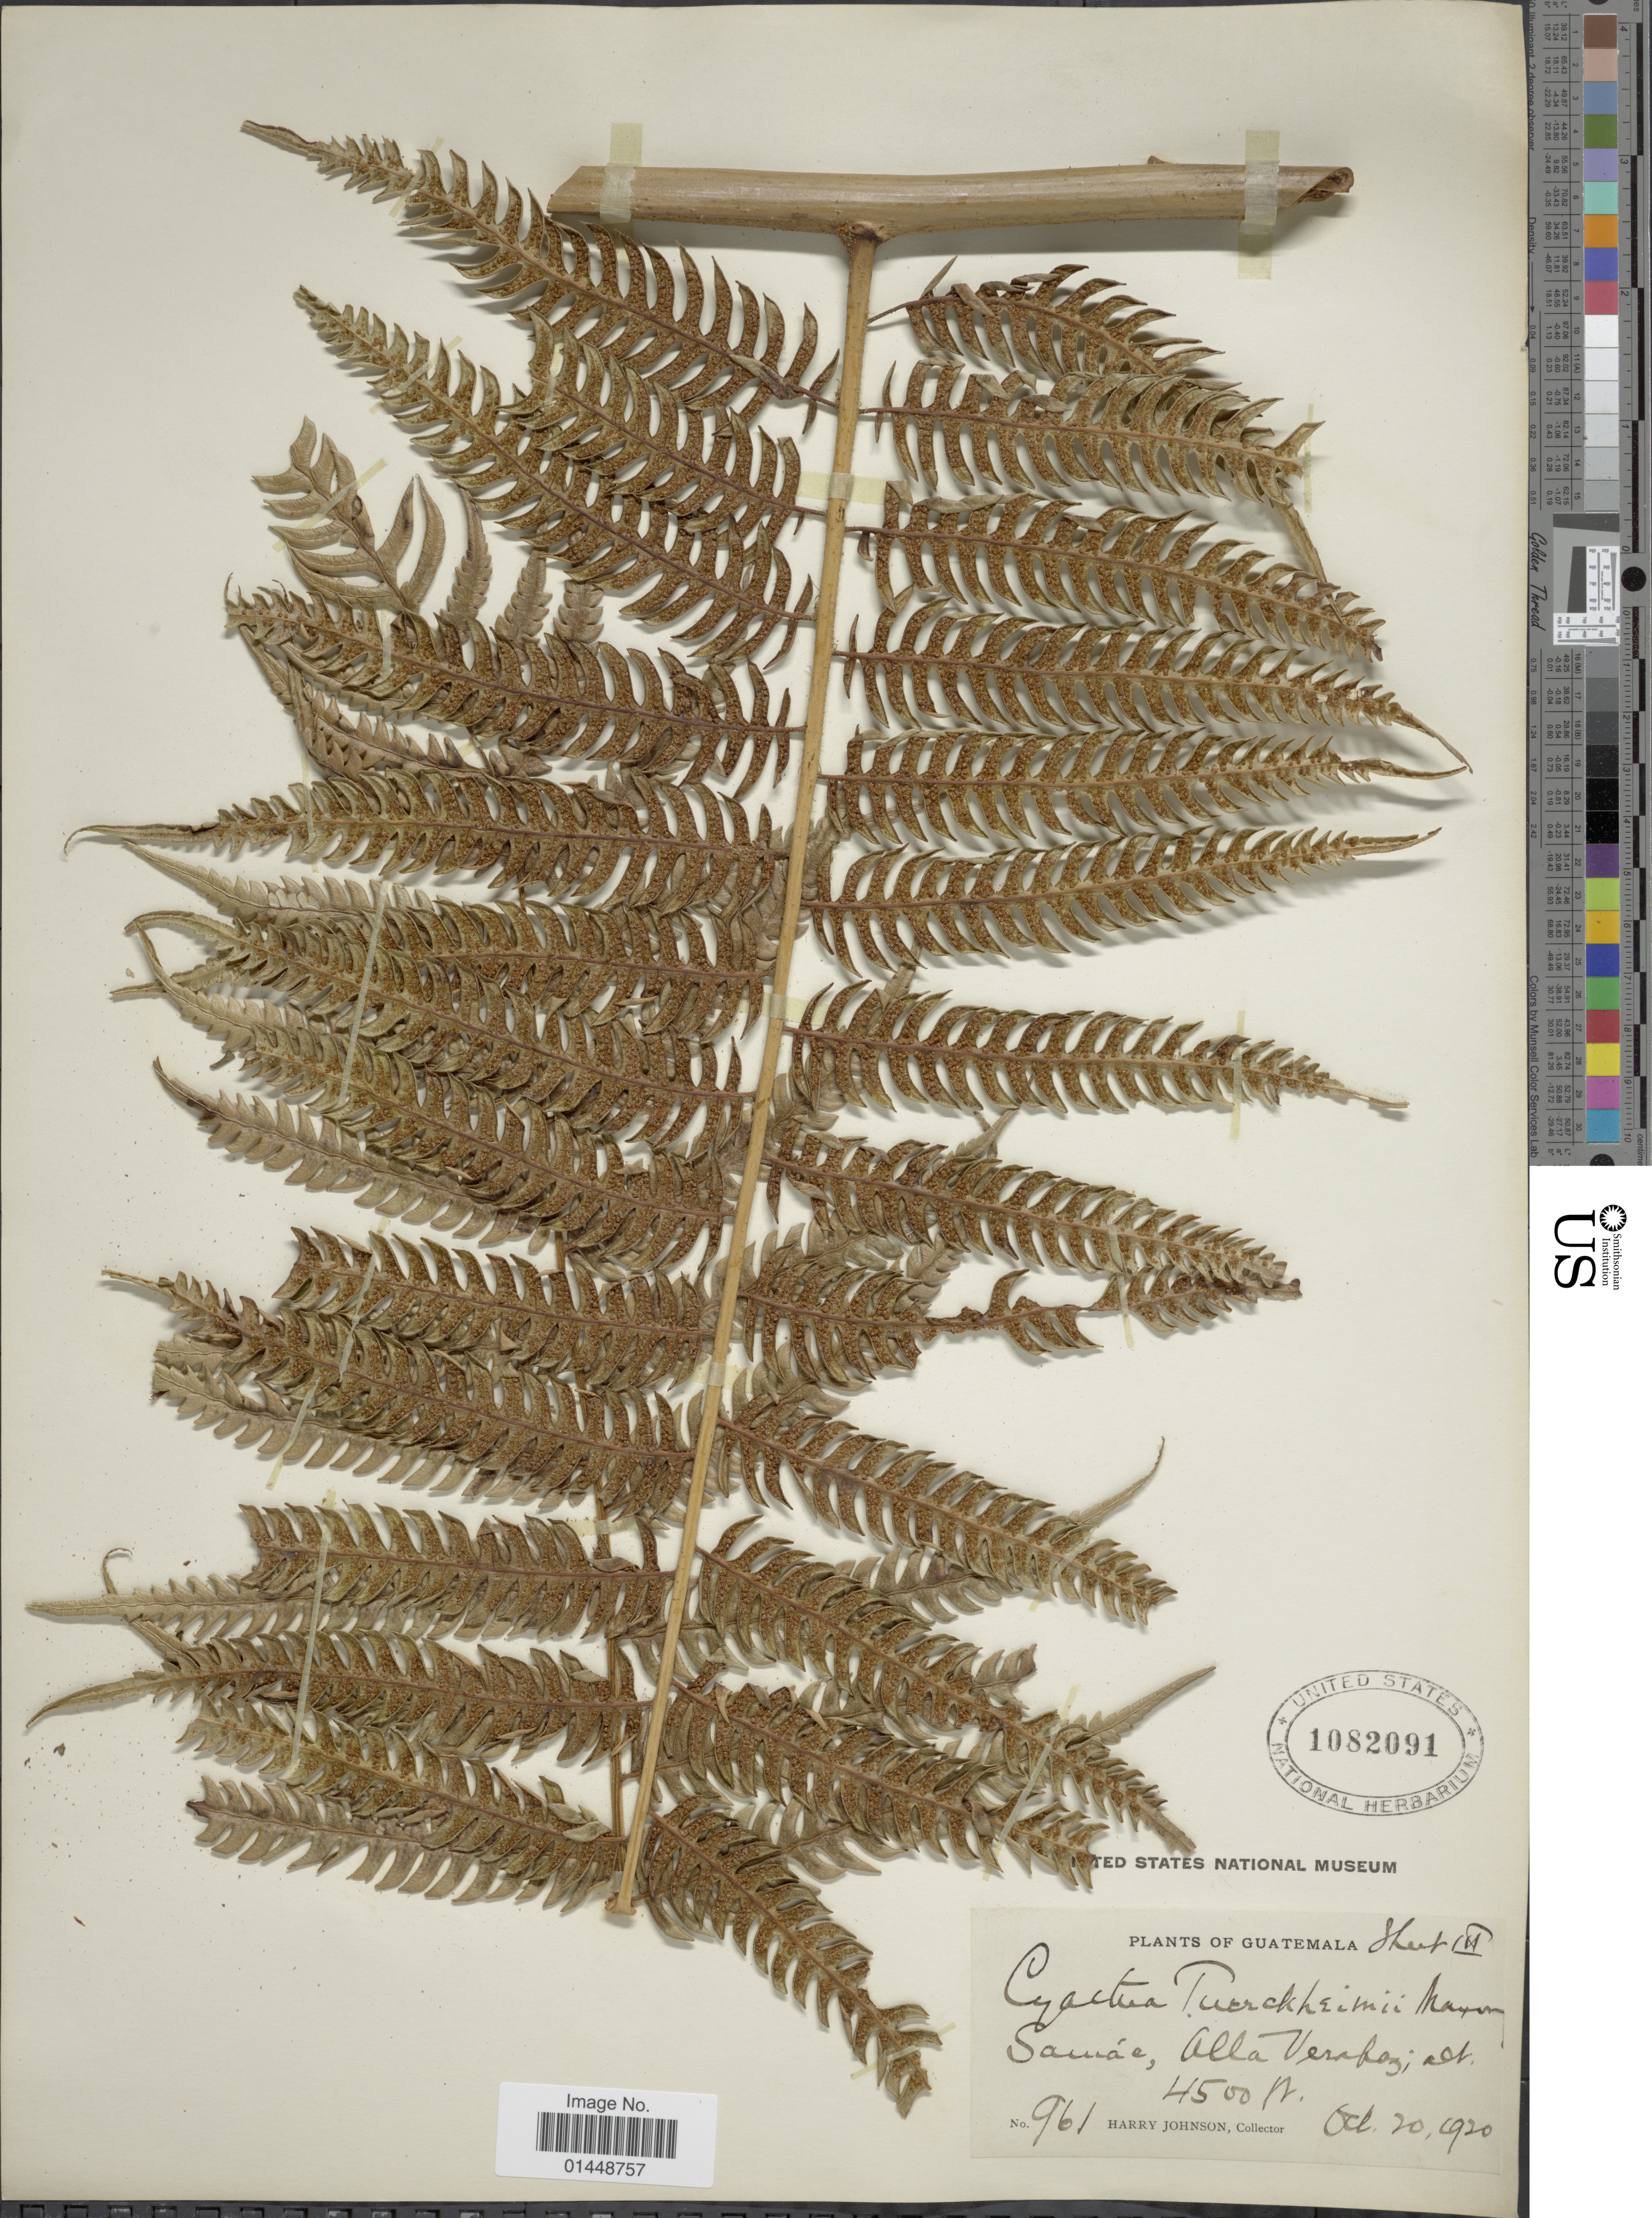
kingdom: Plantae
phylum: Tracheophyta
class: Polypodiopsida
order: Cyatheales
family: Cyatheaceae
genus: Cyathea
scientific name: Cyathea divergens var. tuerckheimii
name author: (Maxon) R.M. Tryon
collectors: H. Johnson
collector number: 961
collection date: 1920-10-20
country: Guatemala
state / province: Alta Verapaz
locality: Samác, Alta Verapaz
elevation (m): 1372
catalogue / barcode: US 1082091